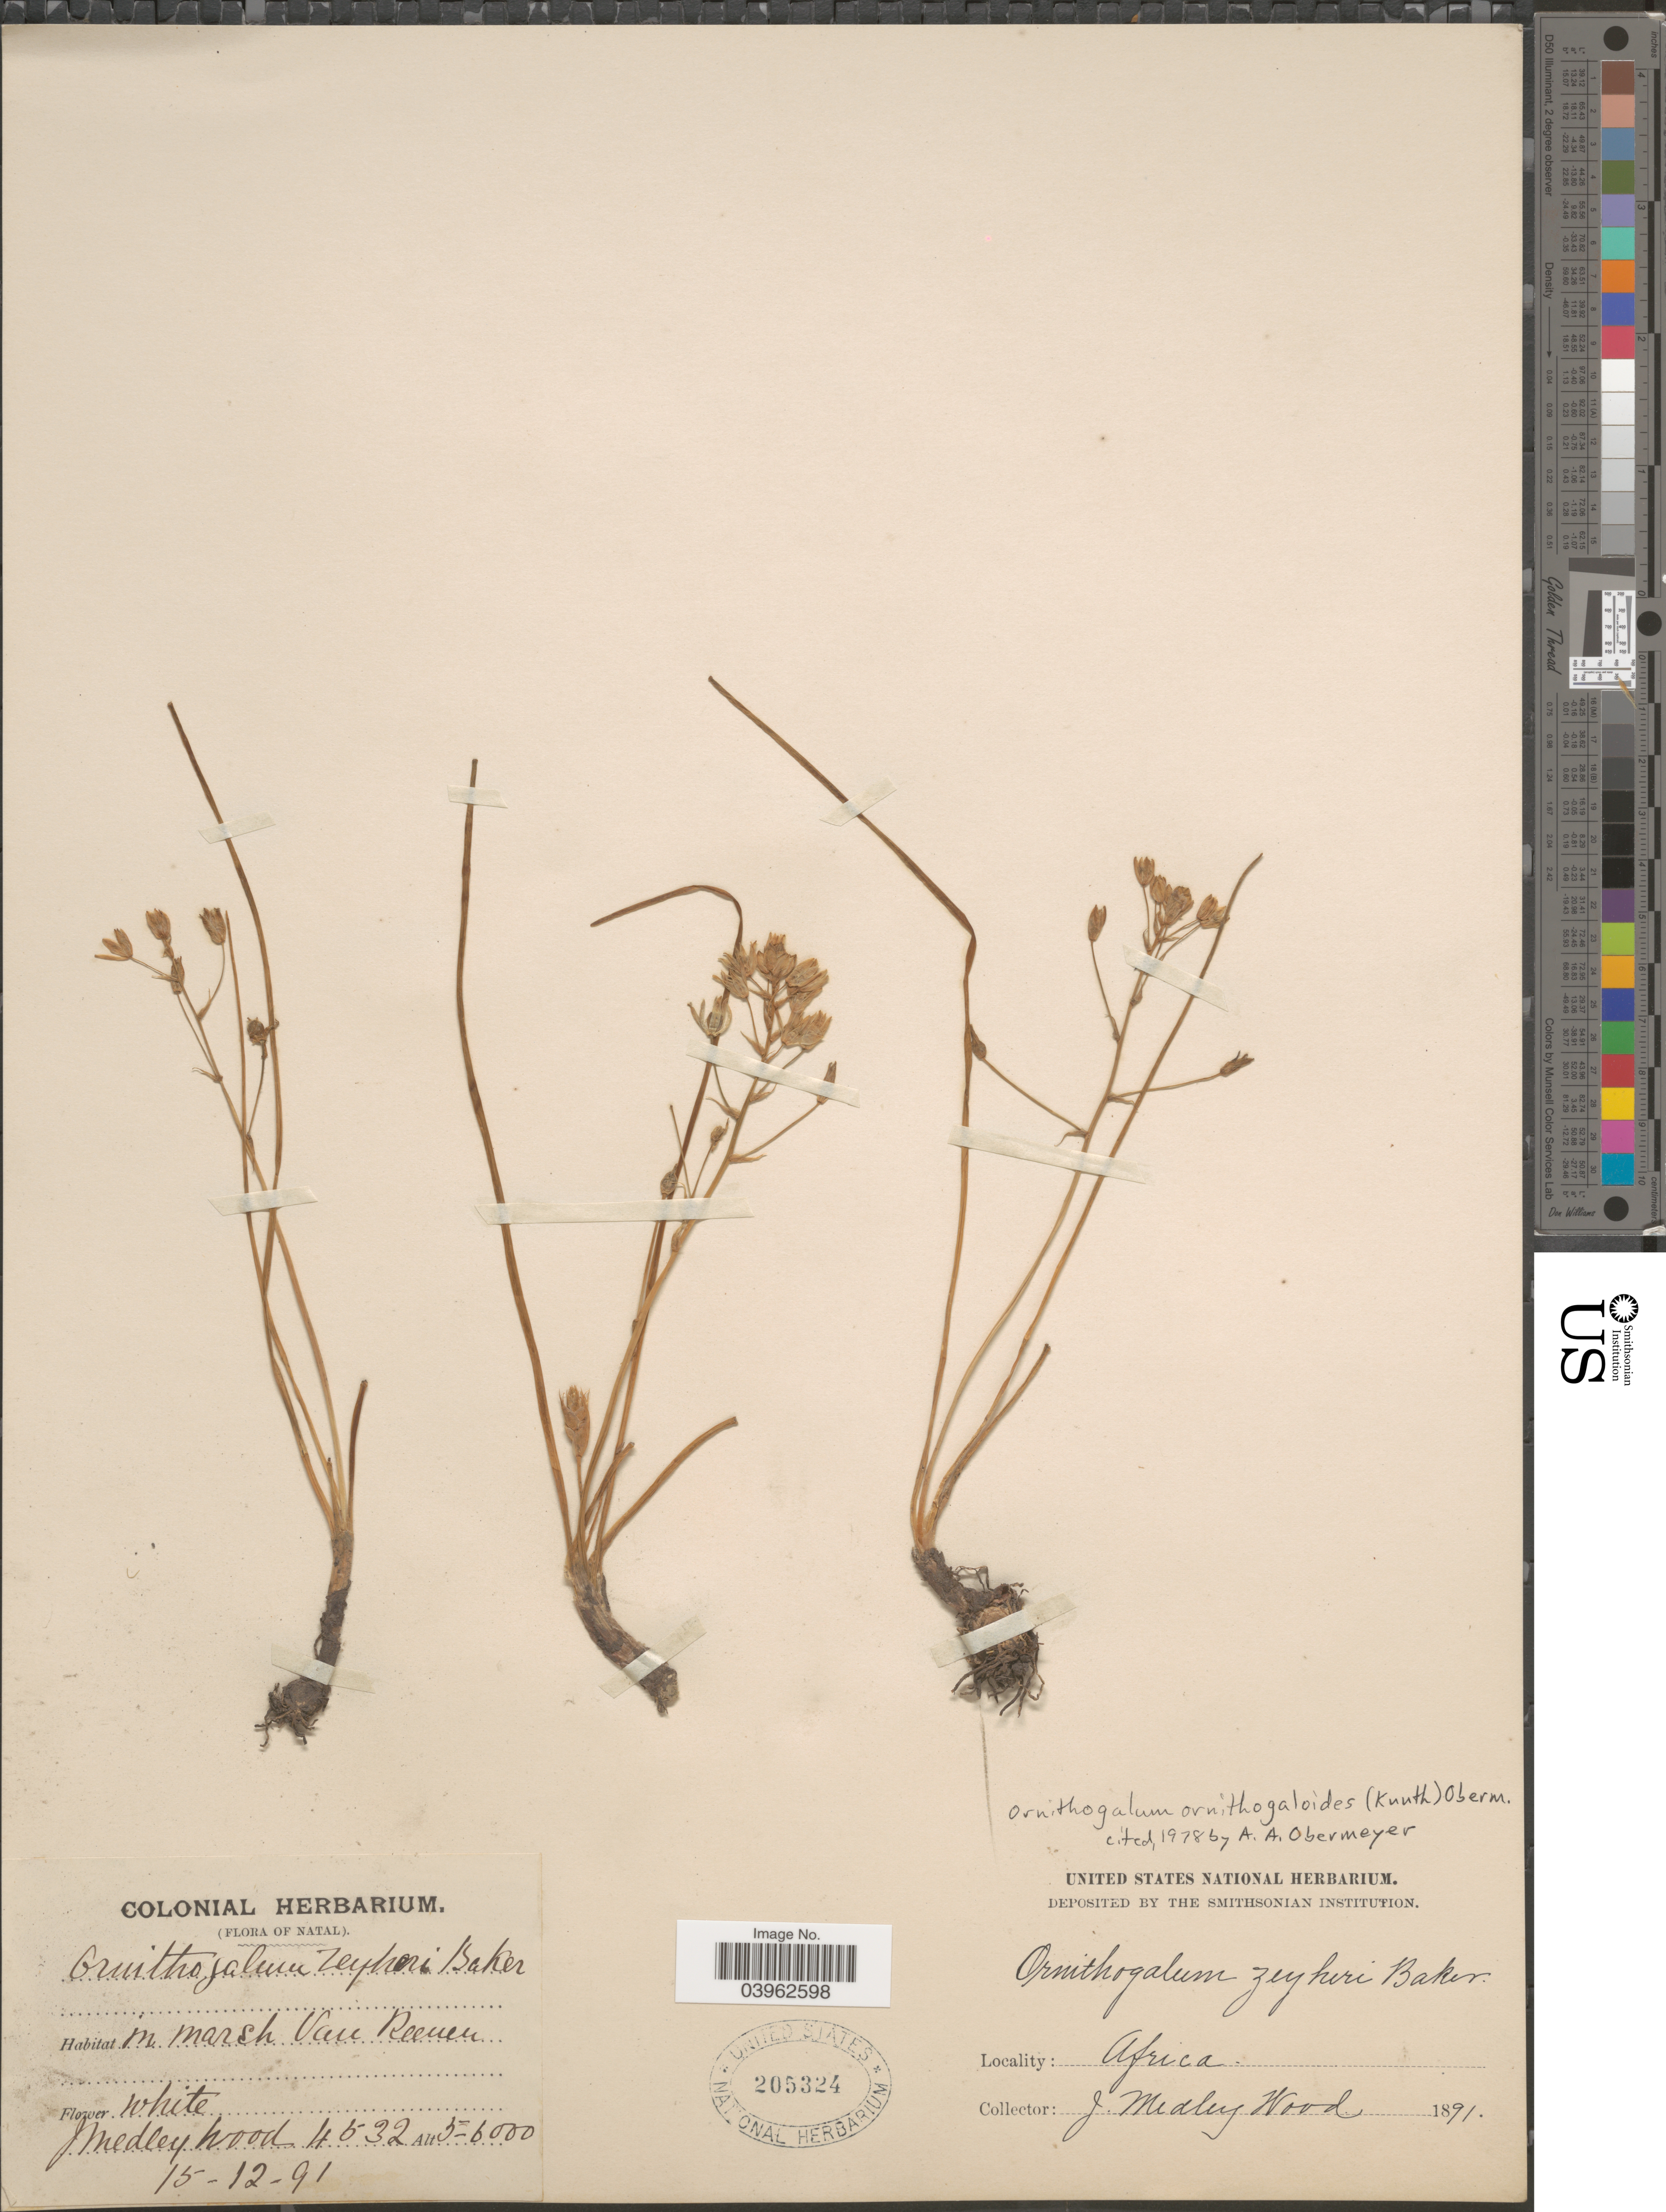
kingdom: Plantae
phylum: Tracheophyta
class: Liliopsida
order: Asparagales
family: Asparagaceae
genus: Ornithogalum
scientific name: Ornithogalum ornithogaloides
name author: (Kunth) Oberm.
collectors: J. Medley Wood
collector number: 4532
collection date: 1891-12-15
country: South Africa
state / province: KwaZulu-Natal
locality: Natal. In marsh Van Reenen.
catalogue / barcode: US 205324